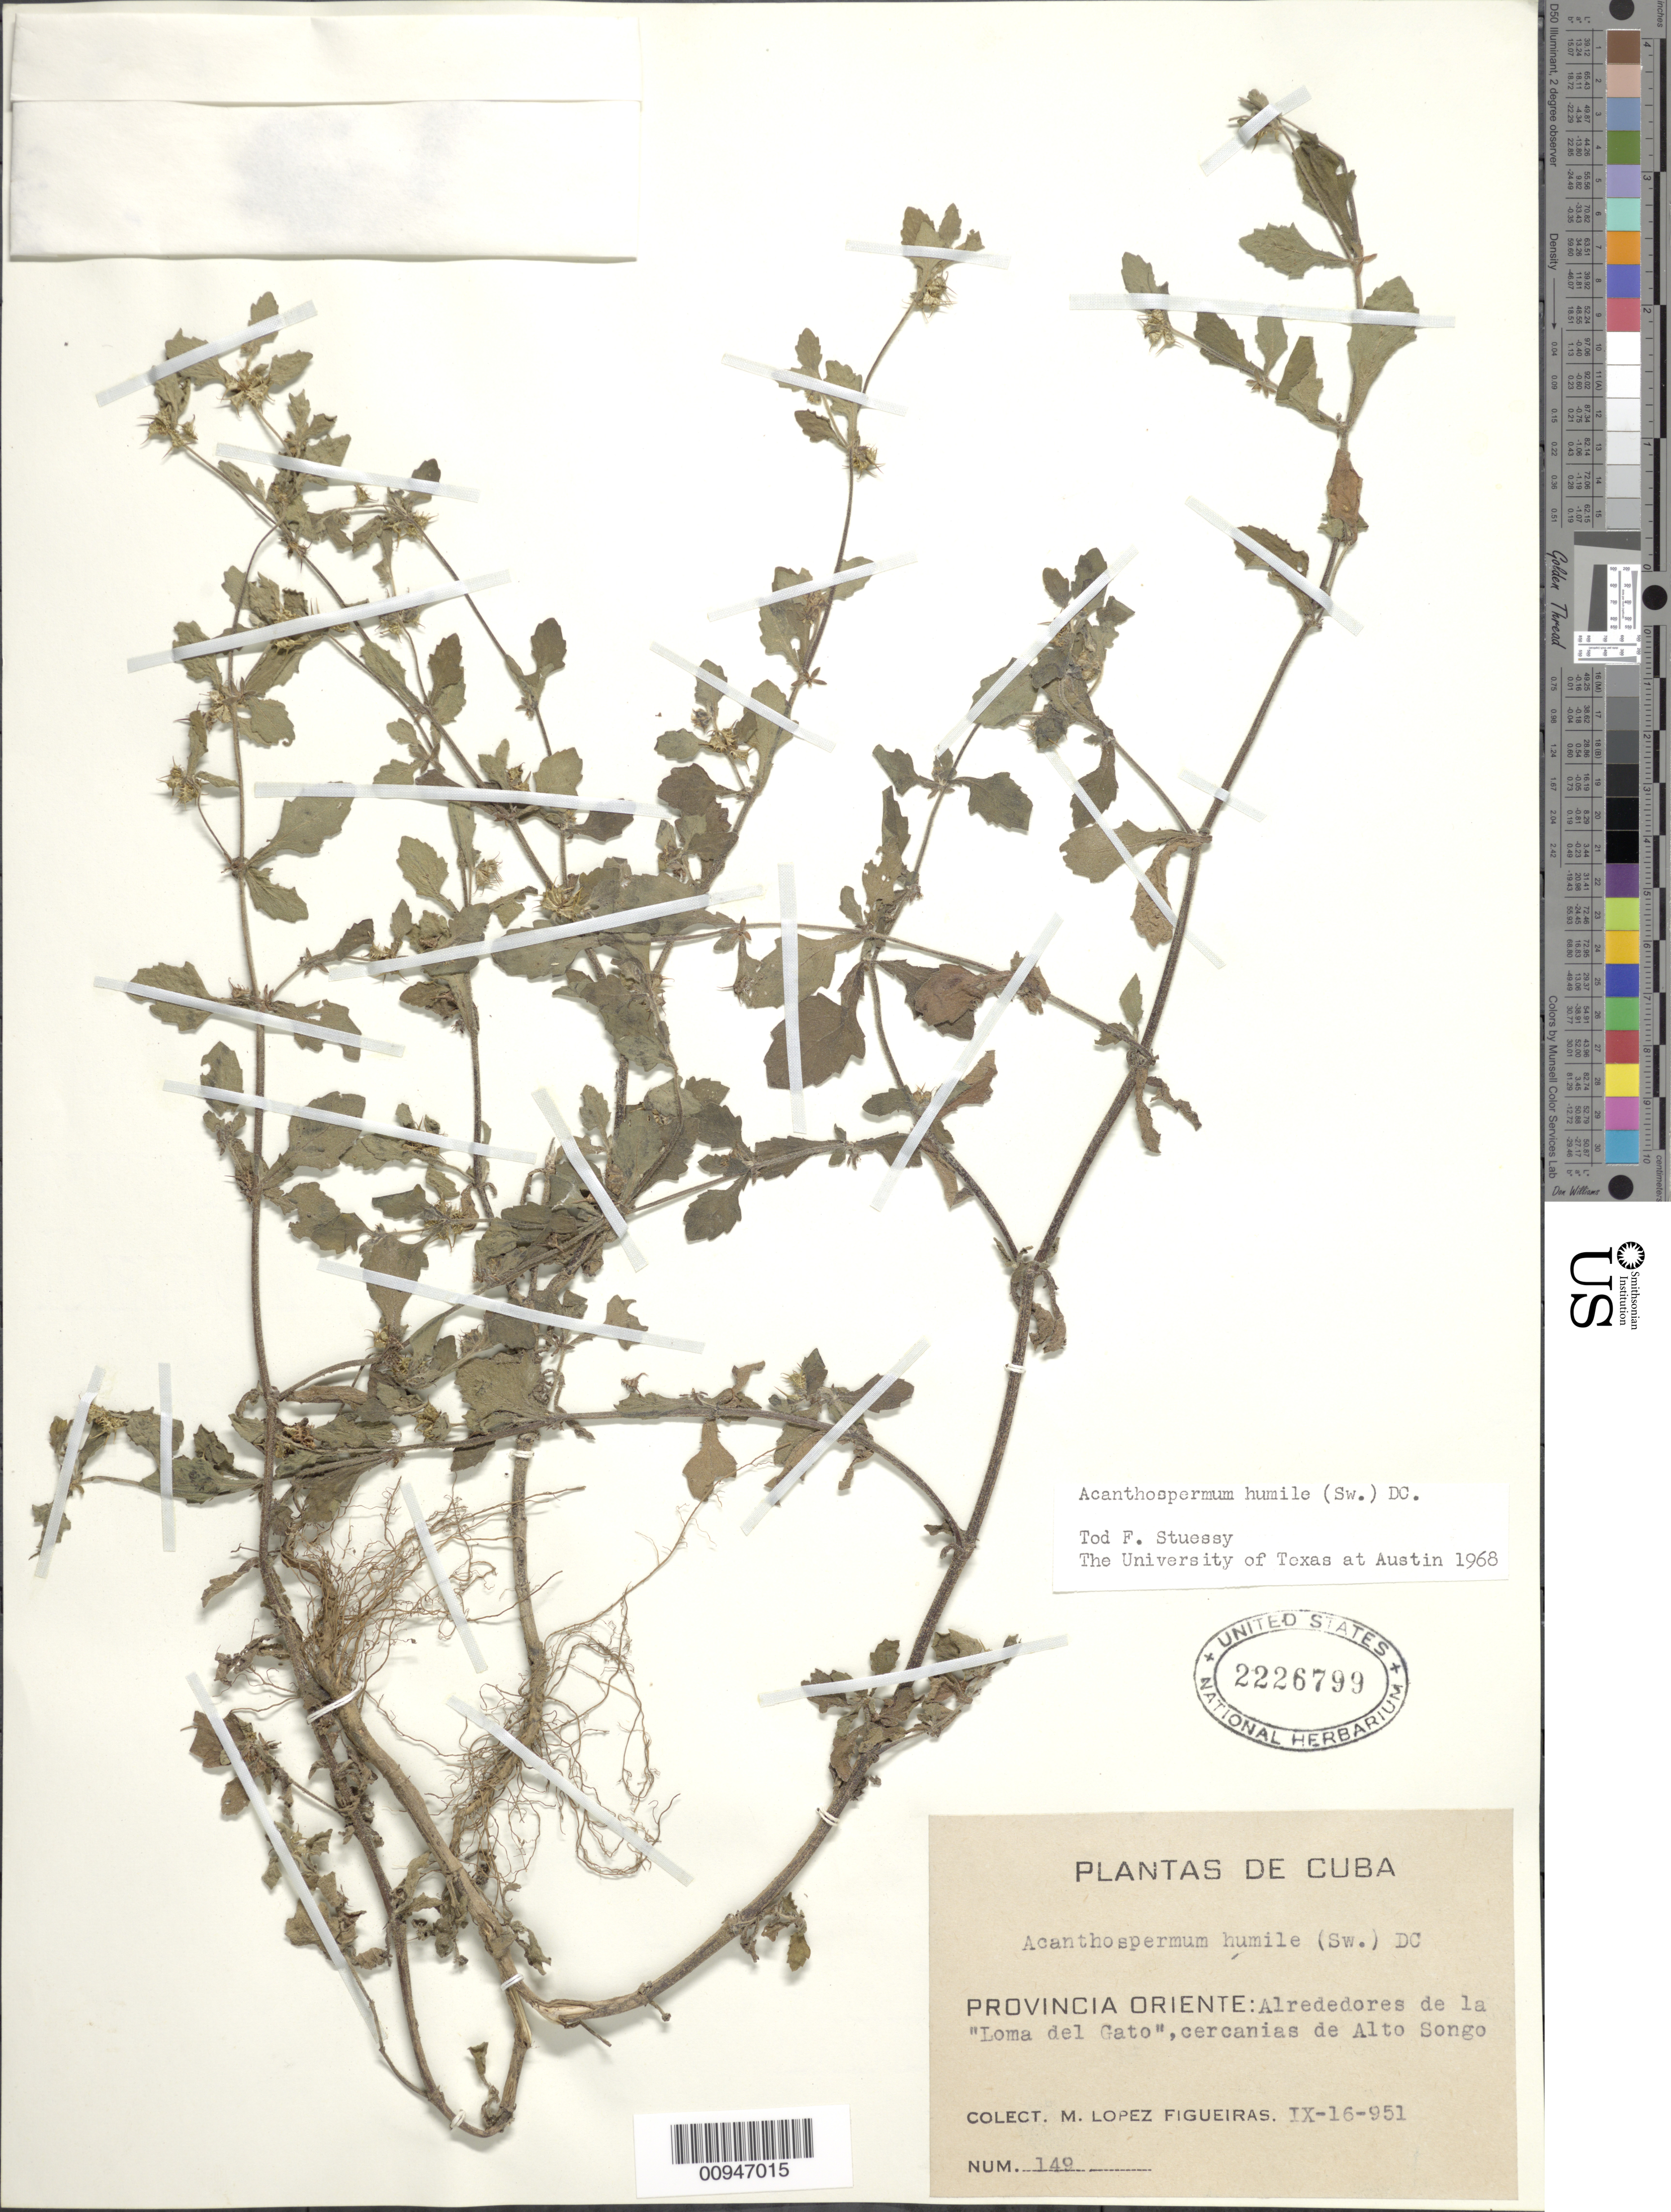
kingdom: Plantae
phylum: Tracheophyta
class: Magnoliopsida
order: Asterales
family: Asteraceae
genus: Acanthospermum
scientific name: Acanthospermum humile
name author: (Sw.) DC.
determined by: Stuessy, T. F.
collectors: M. López Figueiras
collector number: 149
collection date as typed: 16 Sep 1951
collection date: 1951-09-16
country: Cuba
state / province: Oriente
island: Cuba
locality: Alrededores de la Loma del Gato, cercanias de Alto Songo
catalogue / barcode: US 2226799